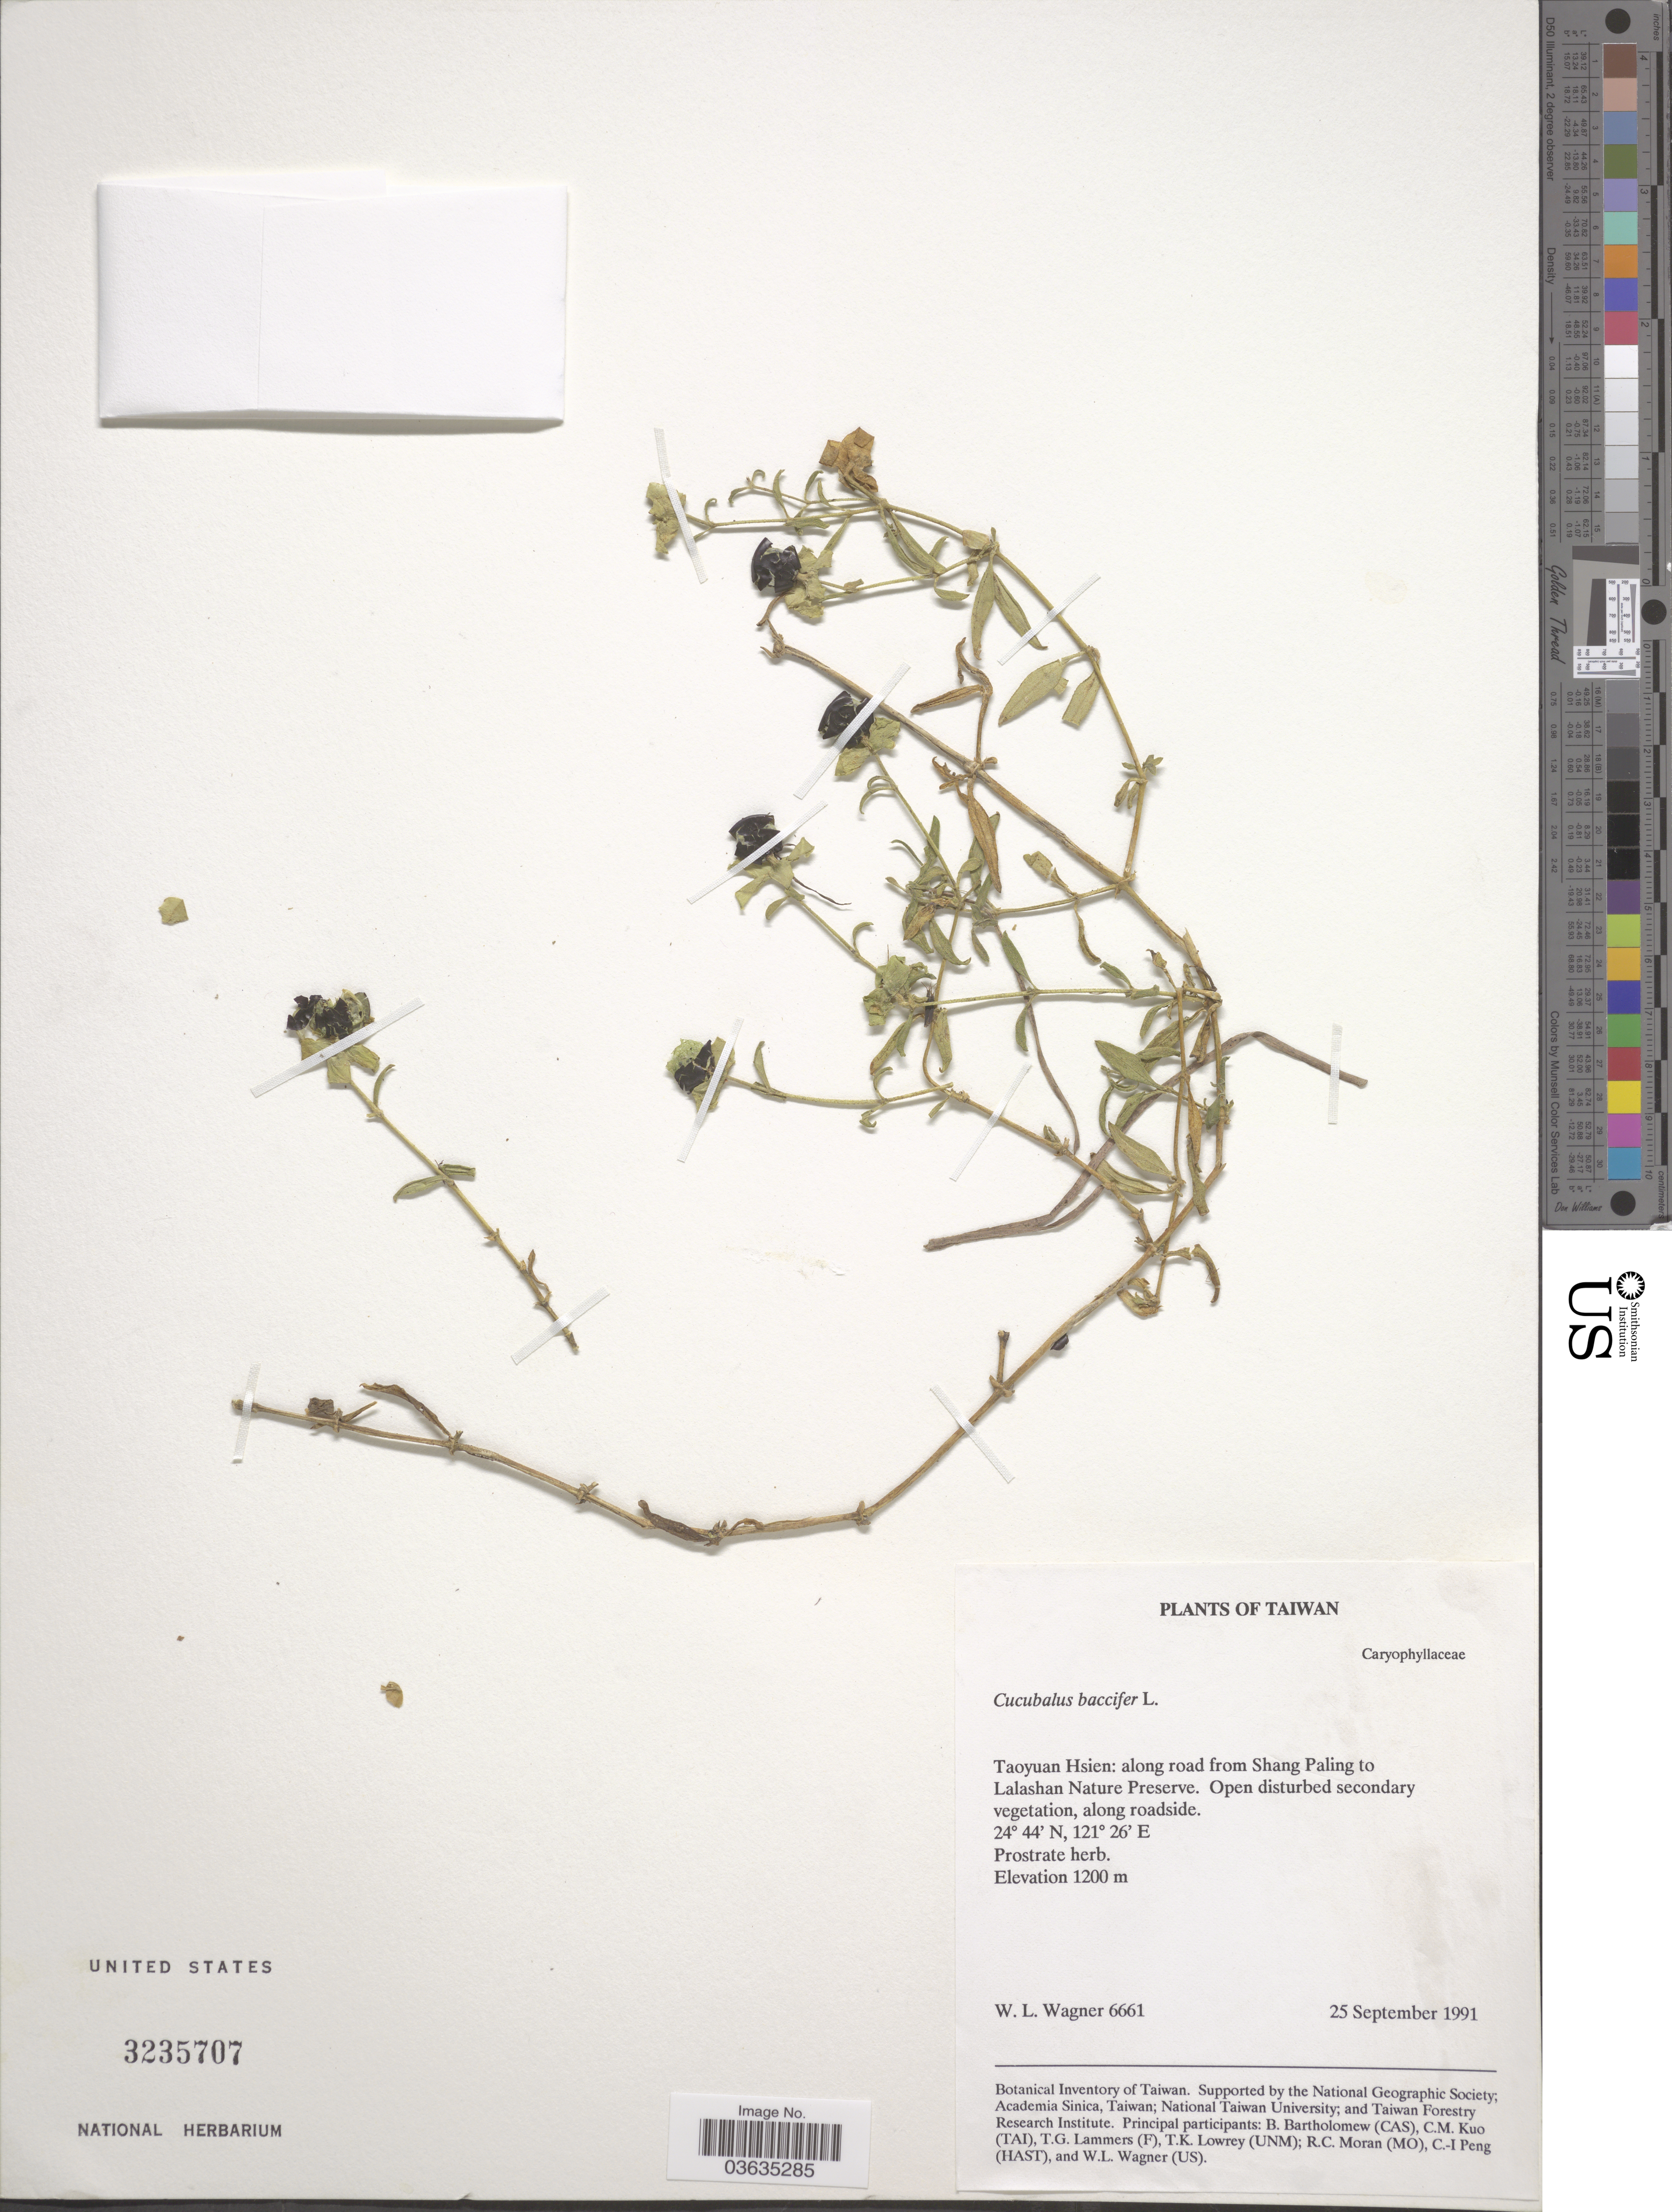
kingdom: Plantae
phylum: Tracheophyta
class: Magnoliopsida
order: Caryophyllales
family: Caryophyllaceae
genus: Silene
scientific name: Silene baccifera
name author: (L.) Durande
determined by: U.S. National Herbarium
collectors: W. L. Wagner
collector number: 6661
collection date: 1991-09-25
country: Taiwan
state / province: Taoyuan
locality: Taoyuan Hsien: along road from Shang Paling to Lalashan Nature Preserve.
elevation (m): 1200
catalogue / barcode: US 3235707